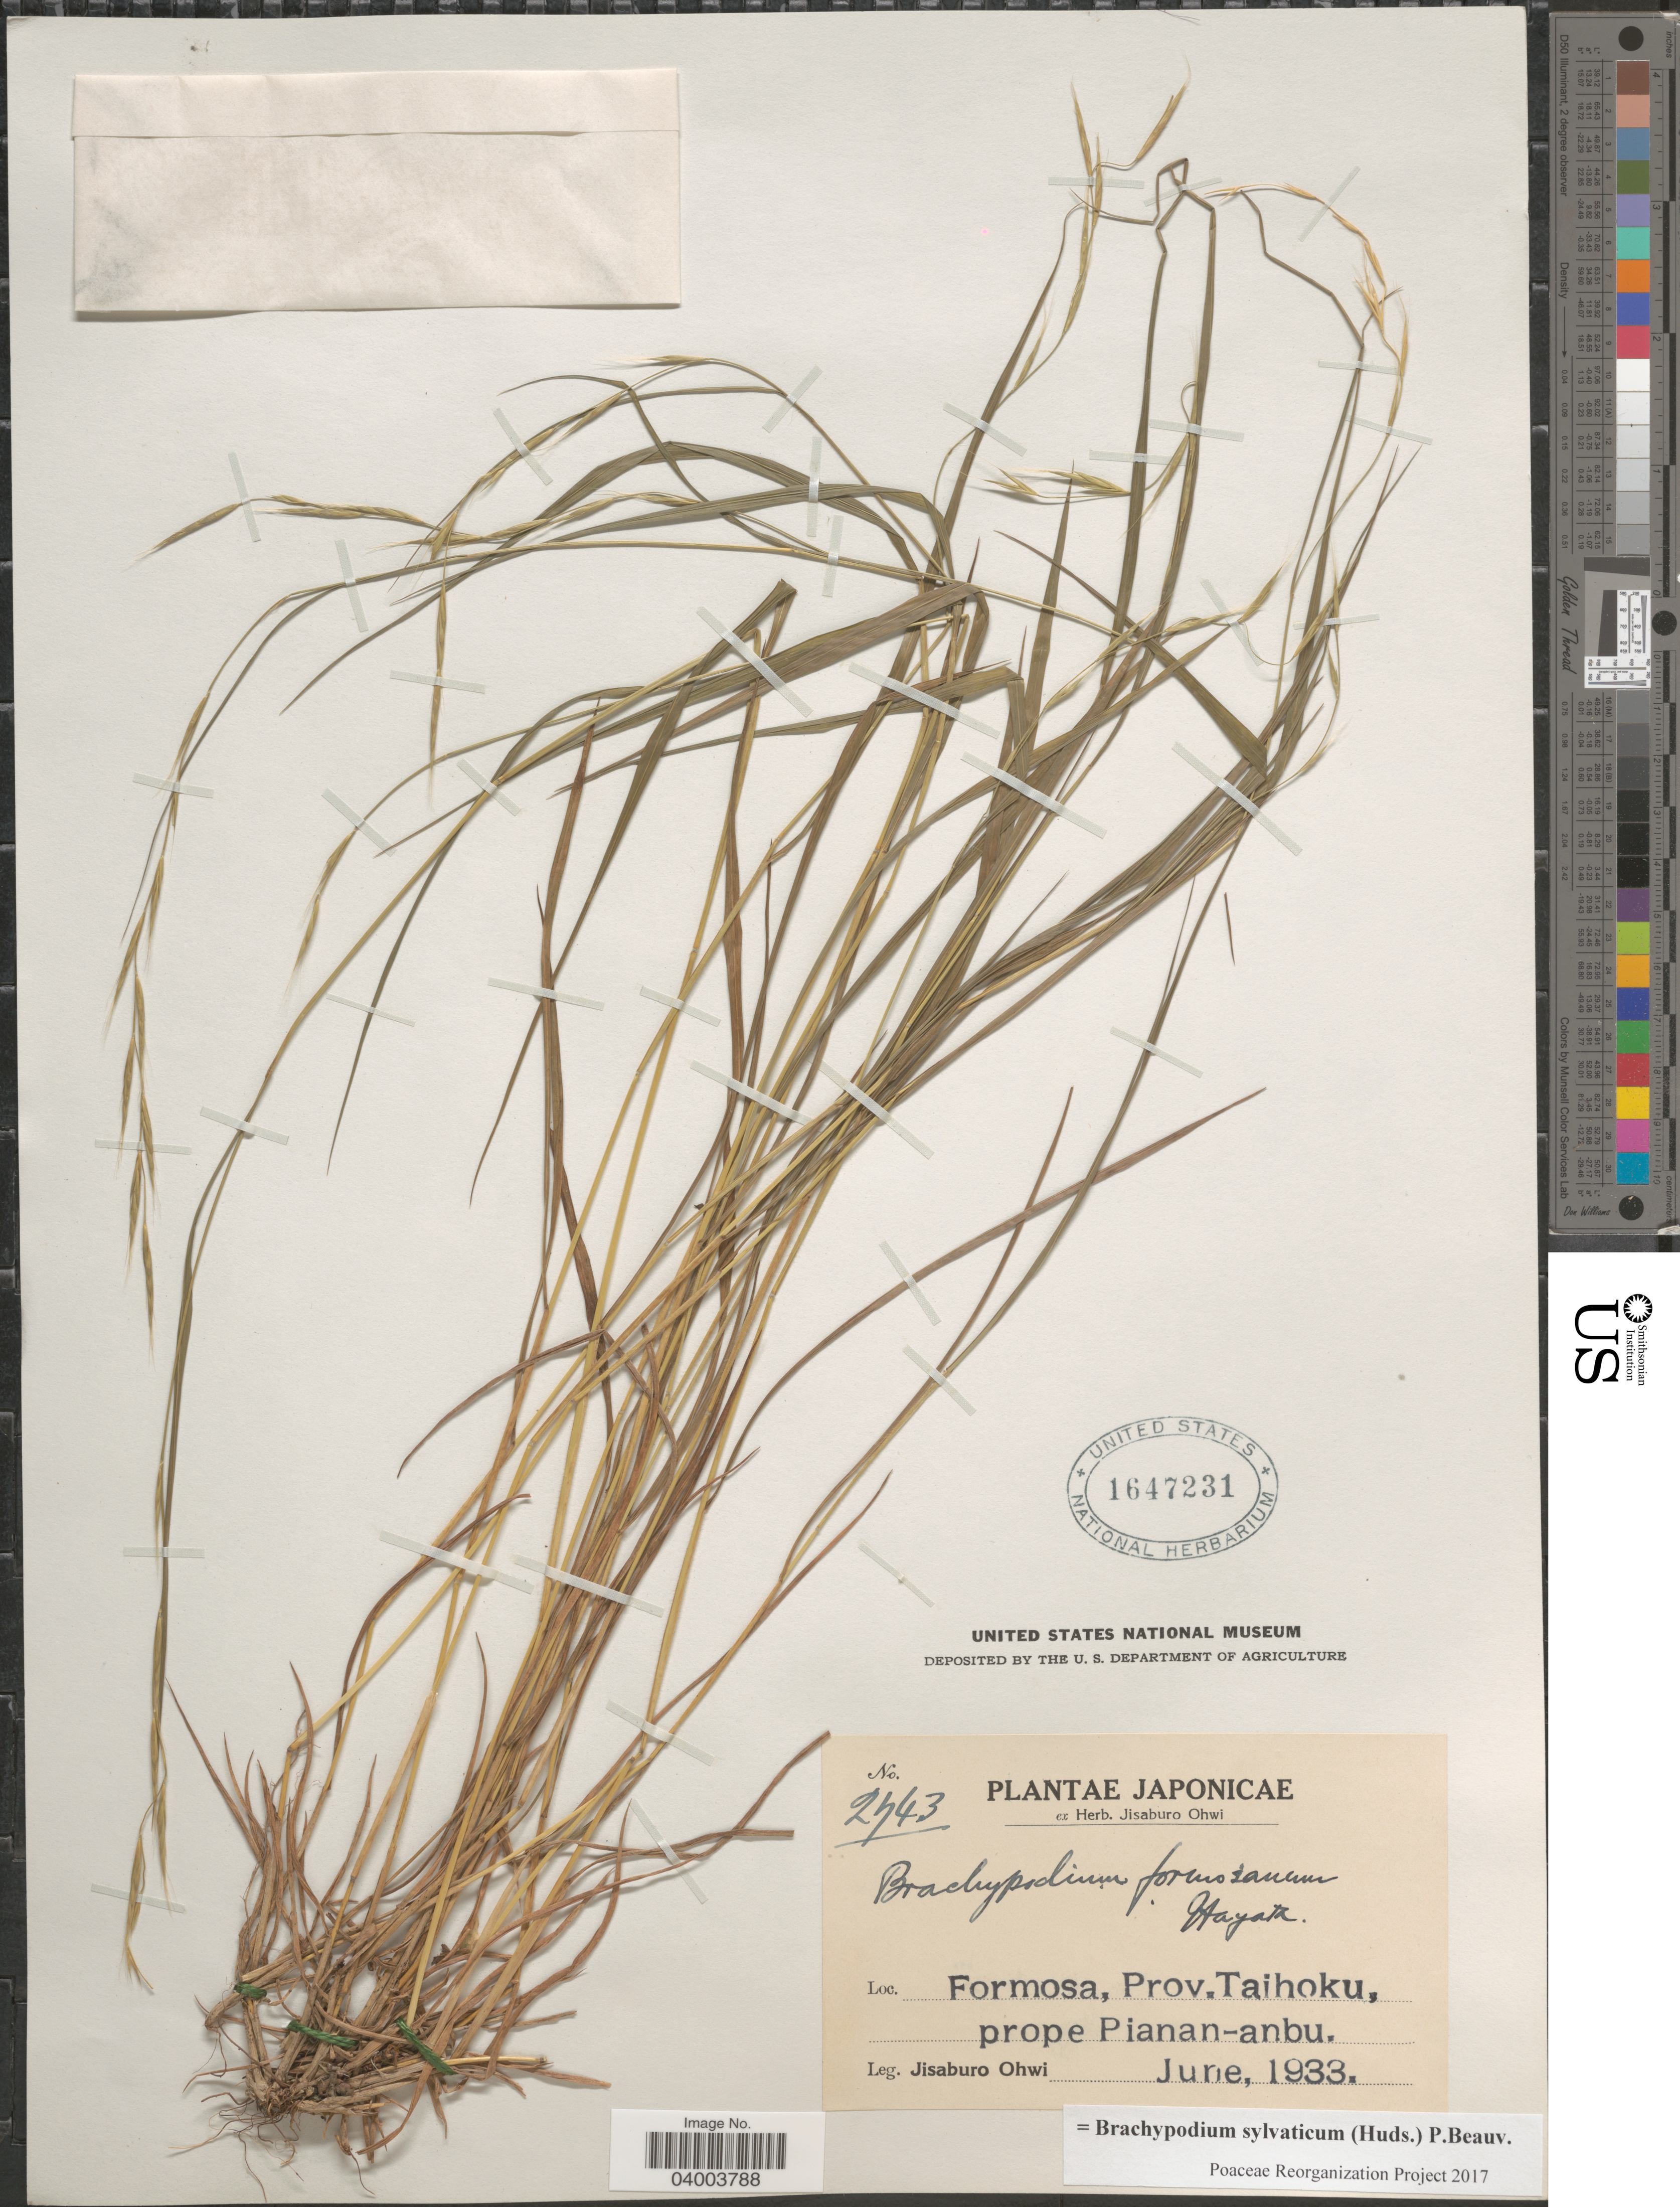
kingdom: Plantae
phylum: Tracheophyta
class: Liliopsida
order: Poales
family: Poaceae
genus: Brachypodium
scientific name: Brachypodium sylvaticum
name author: (Huds.) P. Beauv.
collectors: J. Ohwi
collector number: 2743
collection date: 1933-06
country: Taiwan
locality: Formosa, Prov. Taihoku, prope Pianan-anbu.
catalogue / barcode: US 1647231